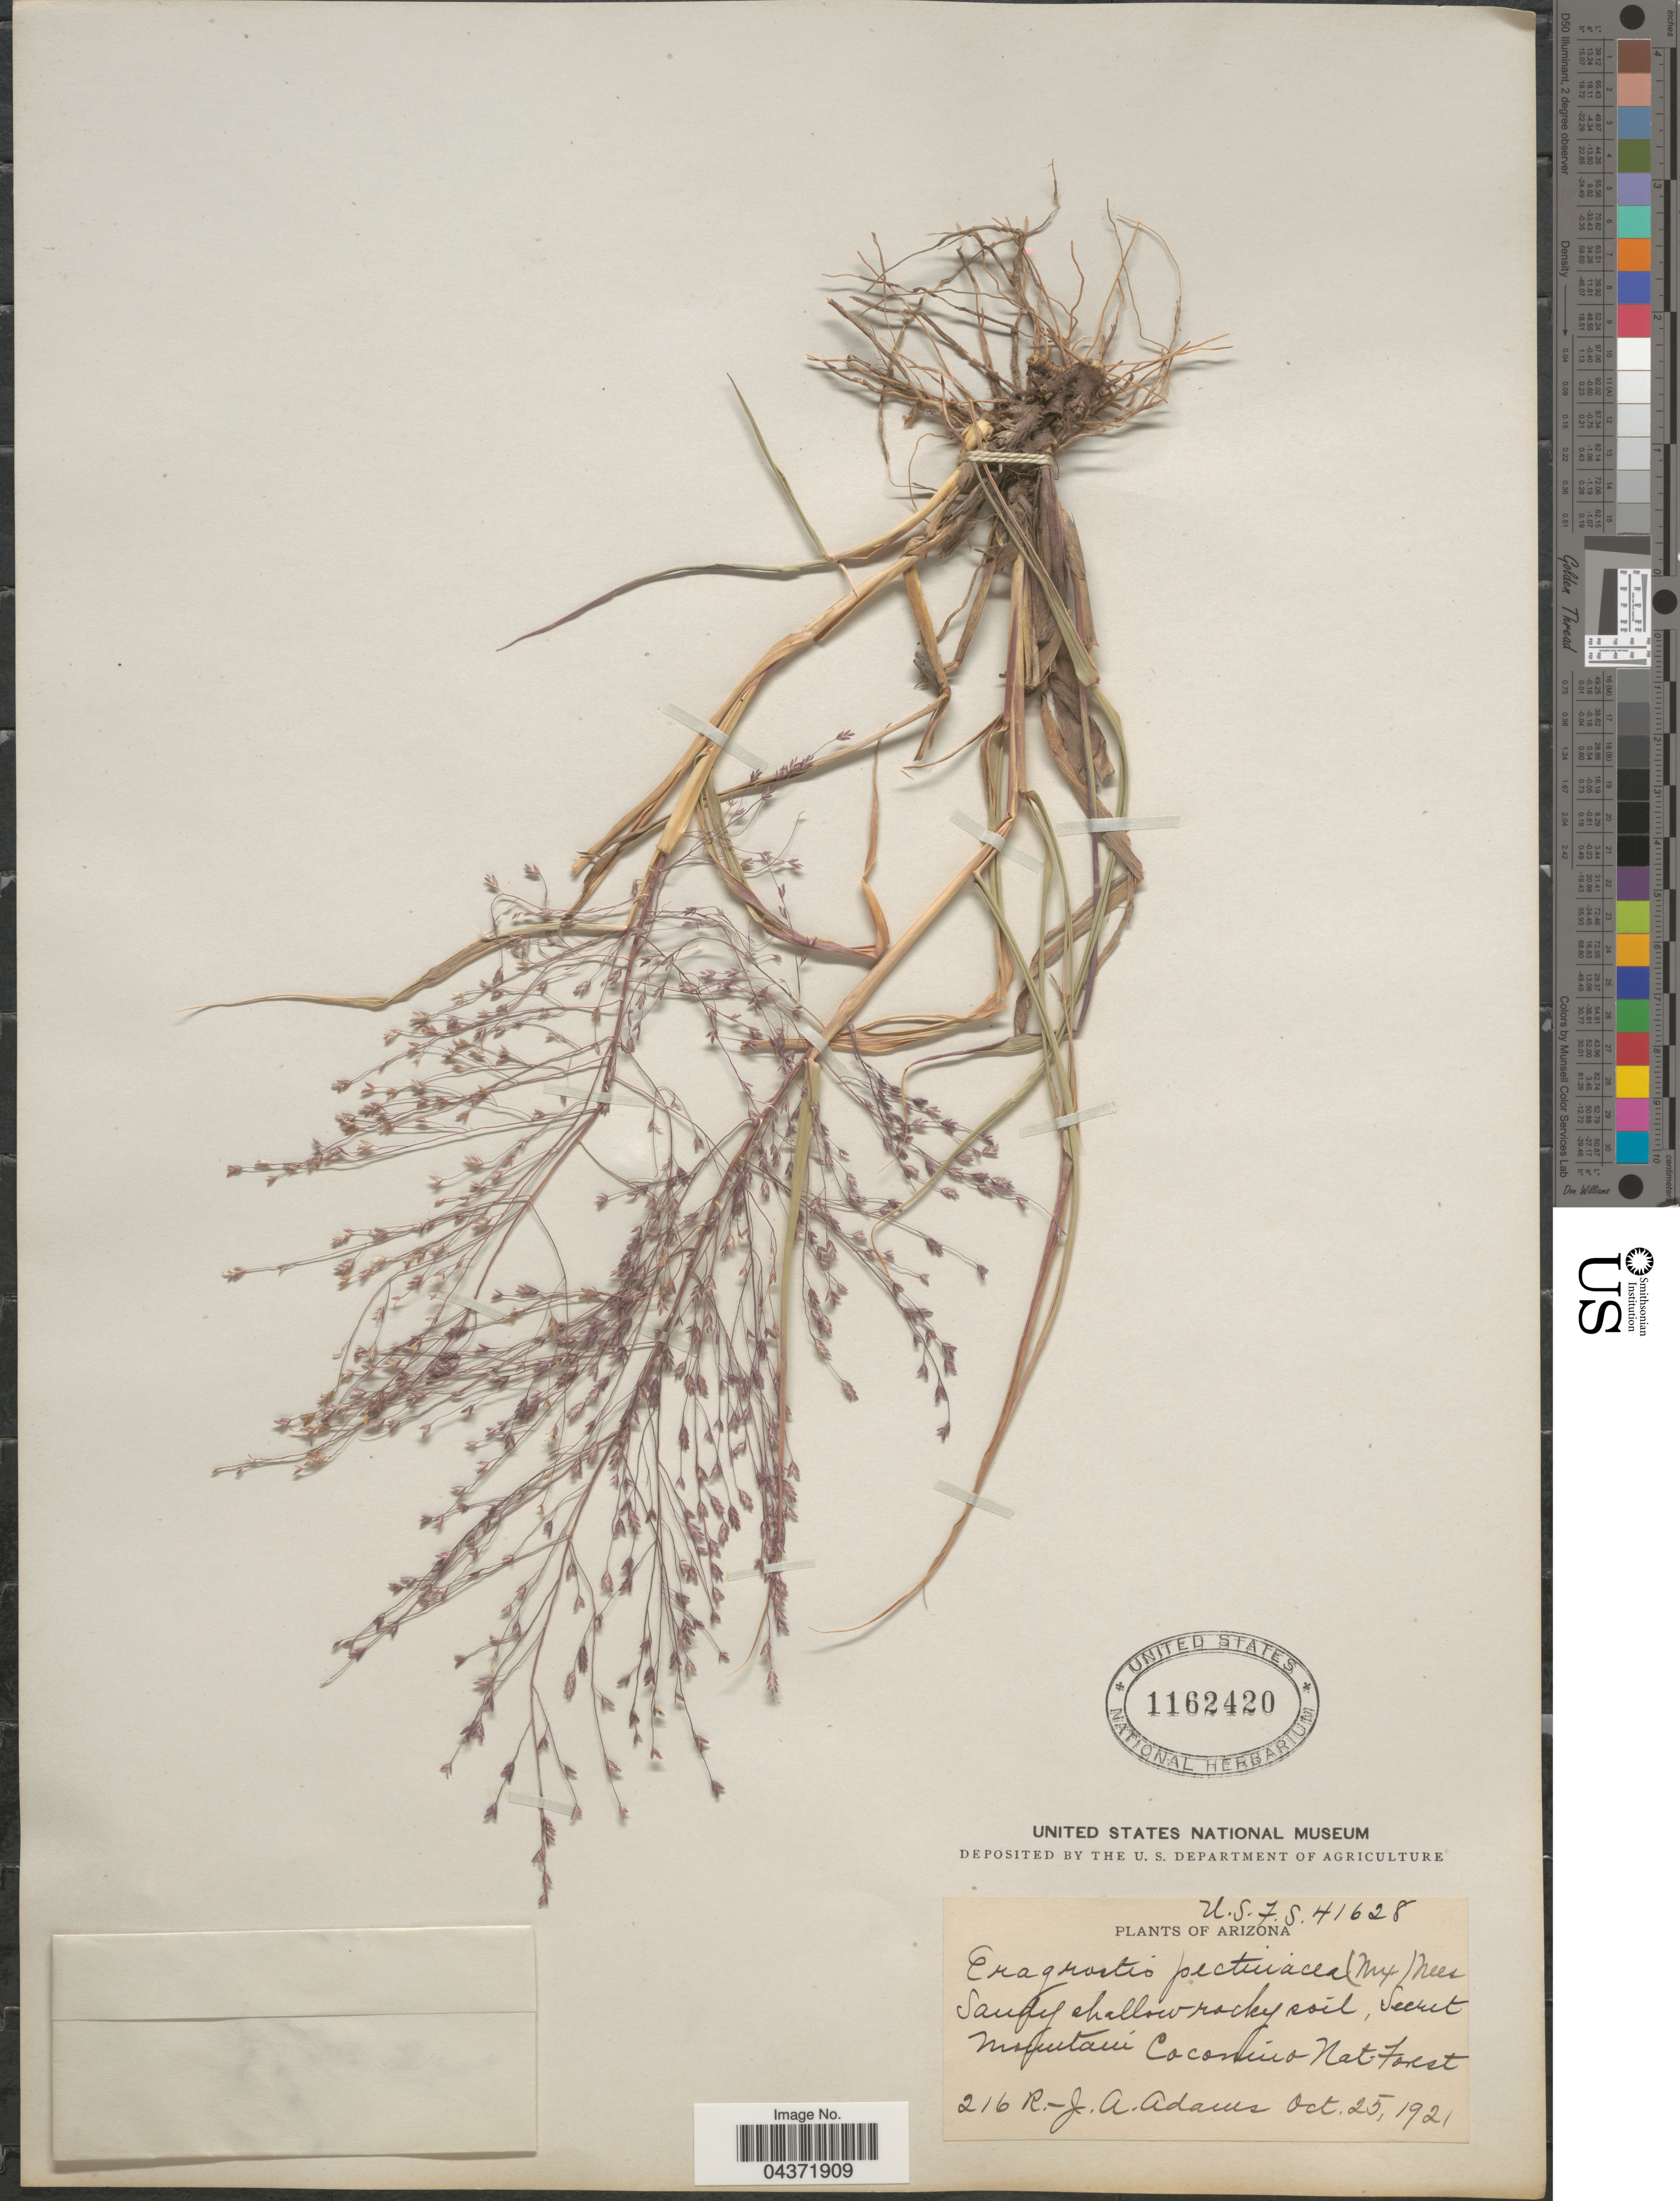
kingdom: Plantae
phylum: Tracheophyta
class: Liliopsida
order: Poales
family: Poaceae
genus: Eragrostis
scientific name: Eragrostis spectabilis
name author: (Pursh) Steud.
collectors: R. Adams & J. Adams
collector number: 216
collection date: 1921-10-25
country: United States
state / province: Arizona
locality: Secret Mountain Cococino Nat. Forest.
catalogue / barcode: US 1162420